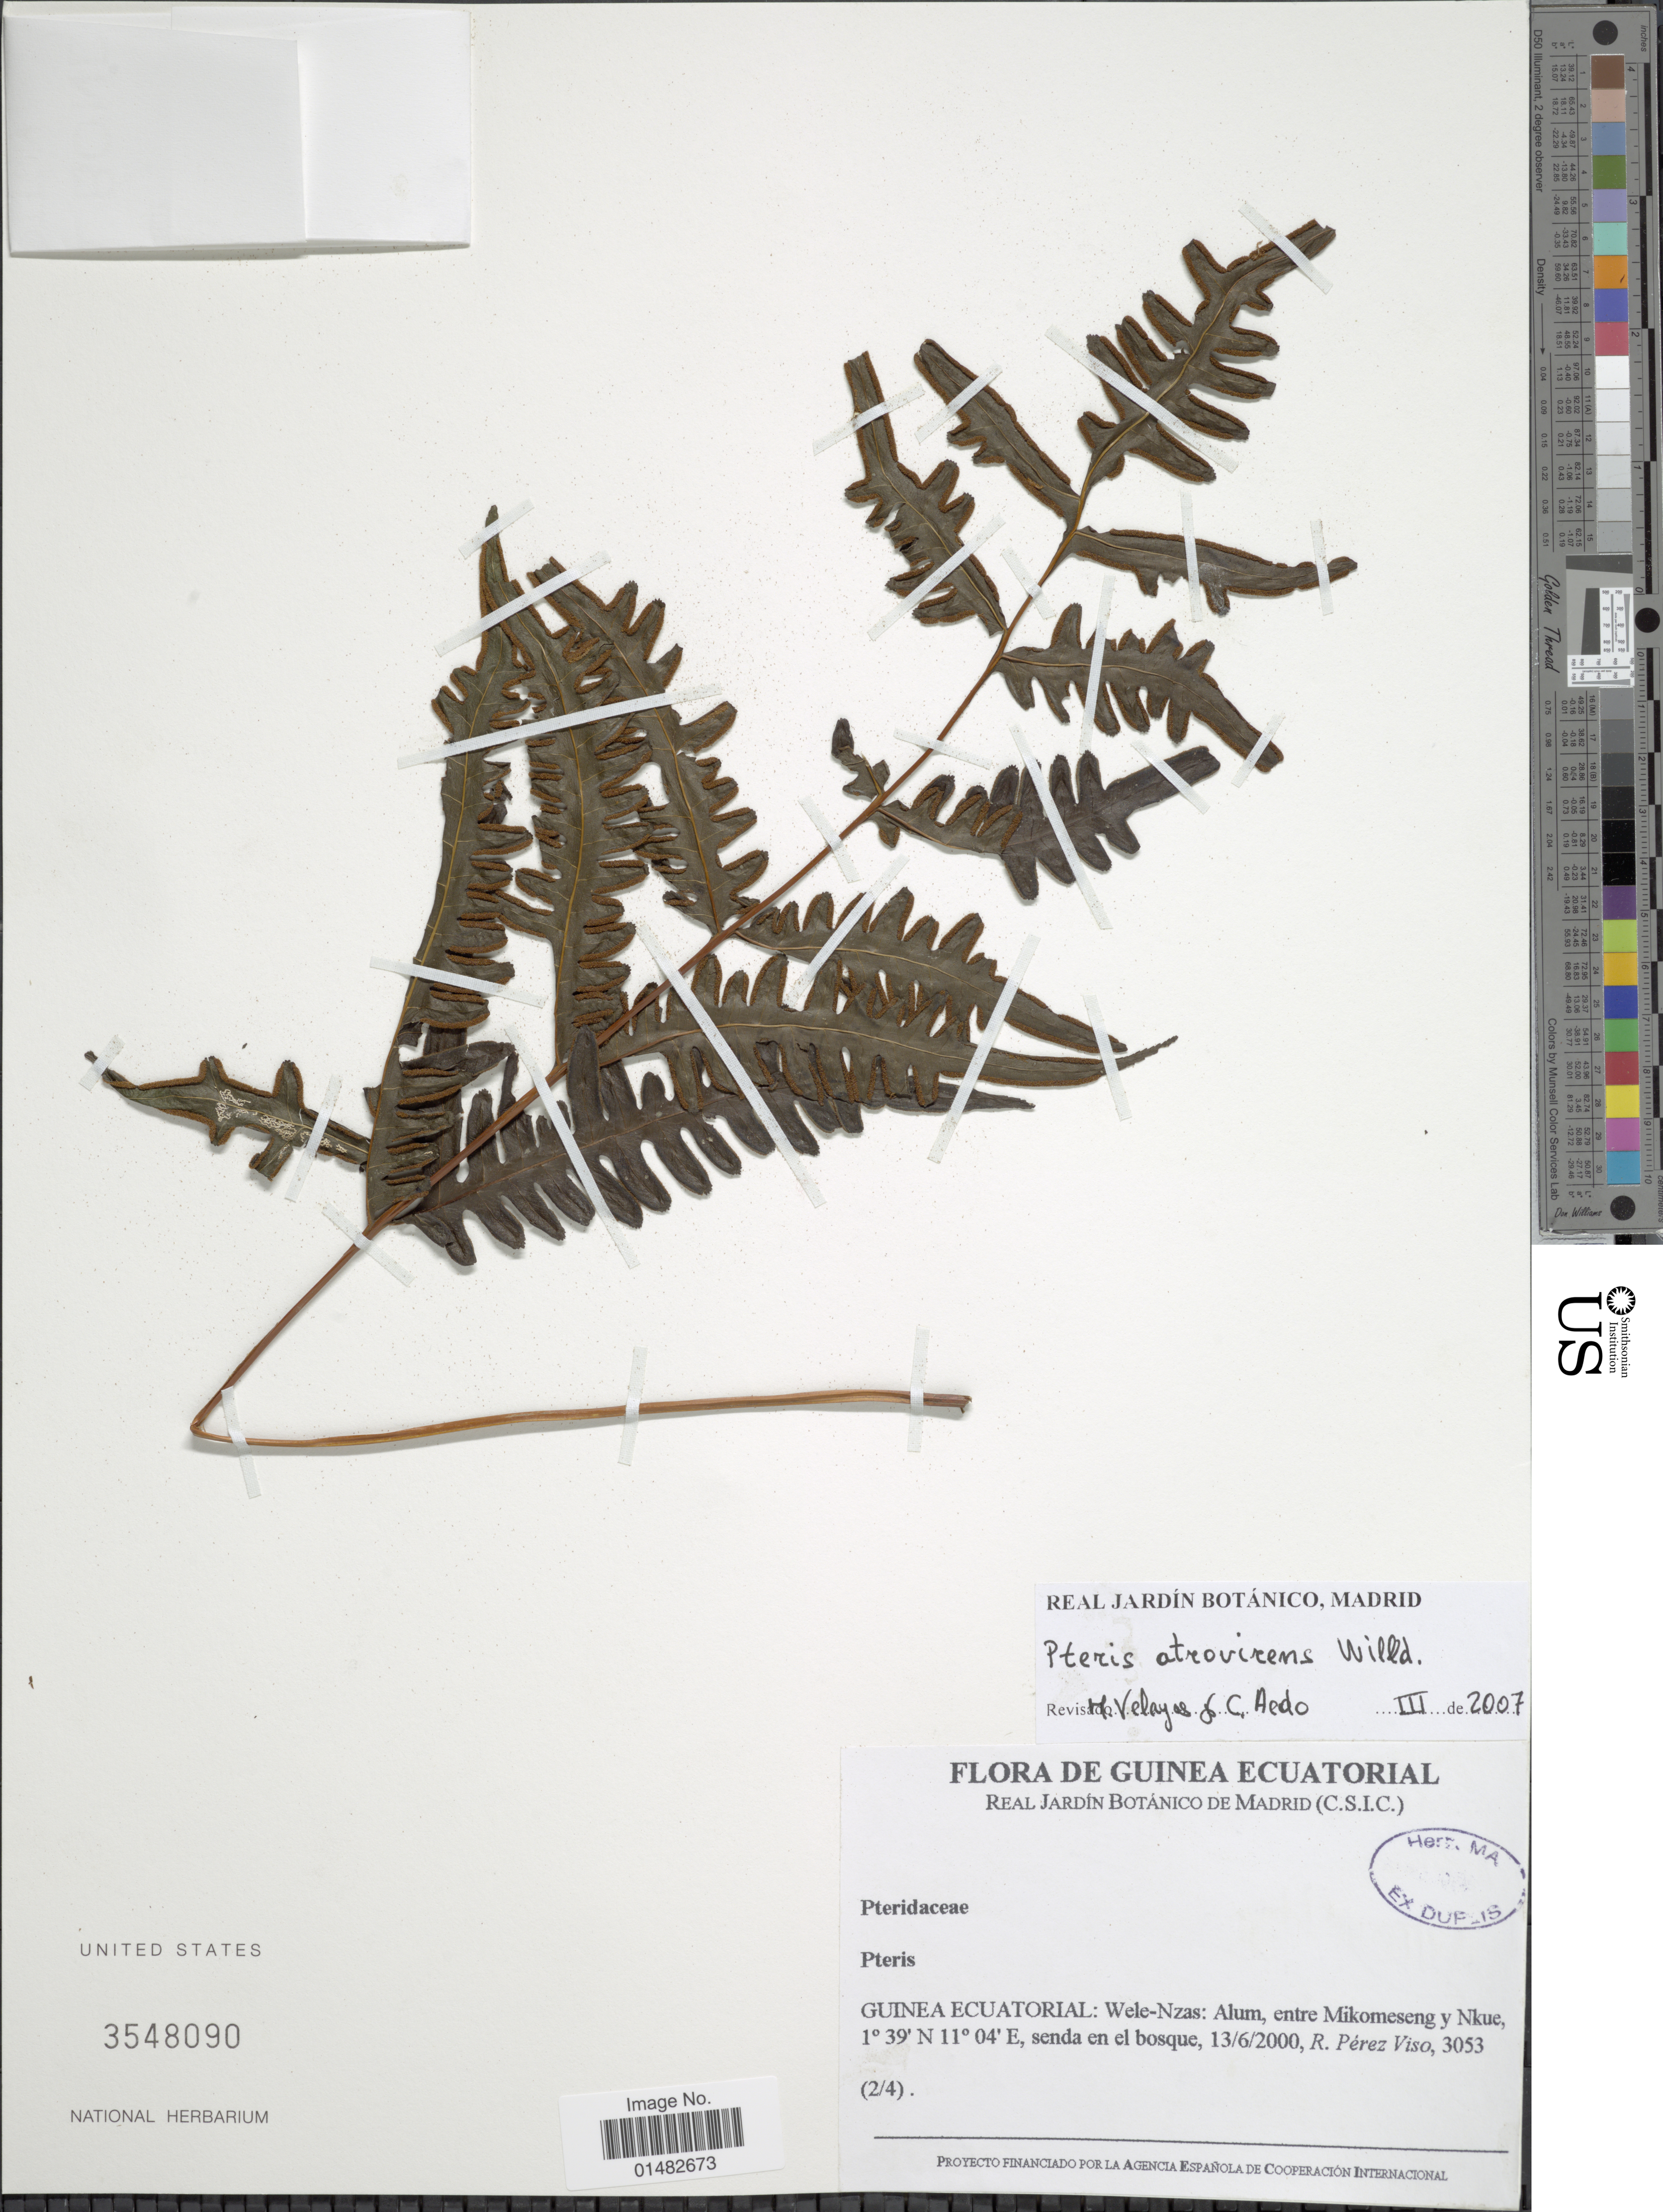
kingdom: Plantae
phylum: Tracheophyta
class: Polypodiopsida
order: Polypodiales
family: Pteridaceae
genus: Pteris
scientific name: Pteris atrovirens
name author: Willd.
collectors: R. Perez Viso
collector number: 3053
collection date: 2000-06-13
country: Equatorial Guinea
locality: Guinea Ecuatorial, Wele-Nzas: Alum, entre Mikomeseng y Nkue, senda en el bosque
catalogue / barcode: US 3548090